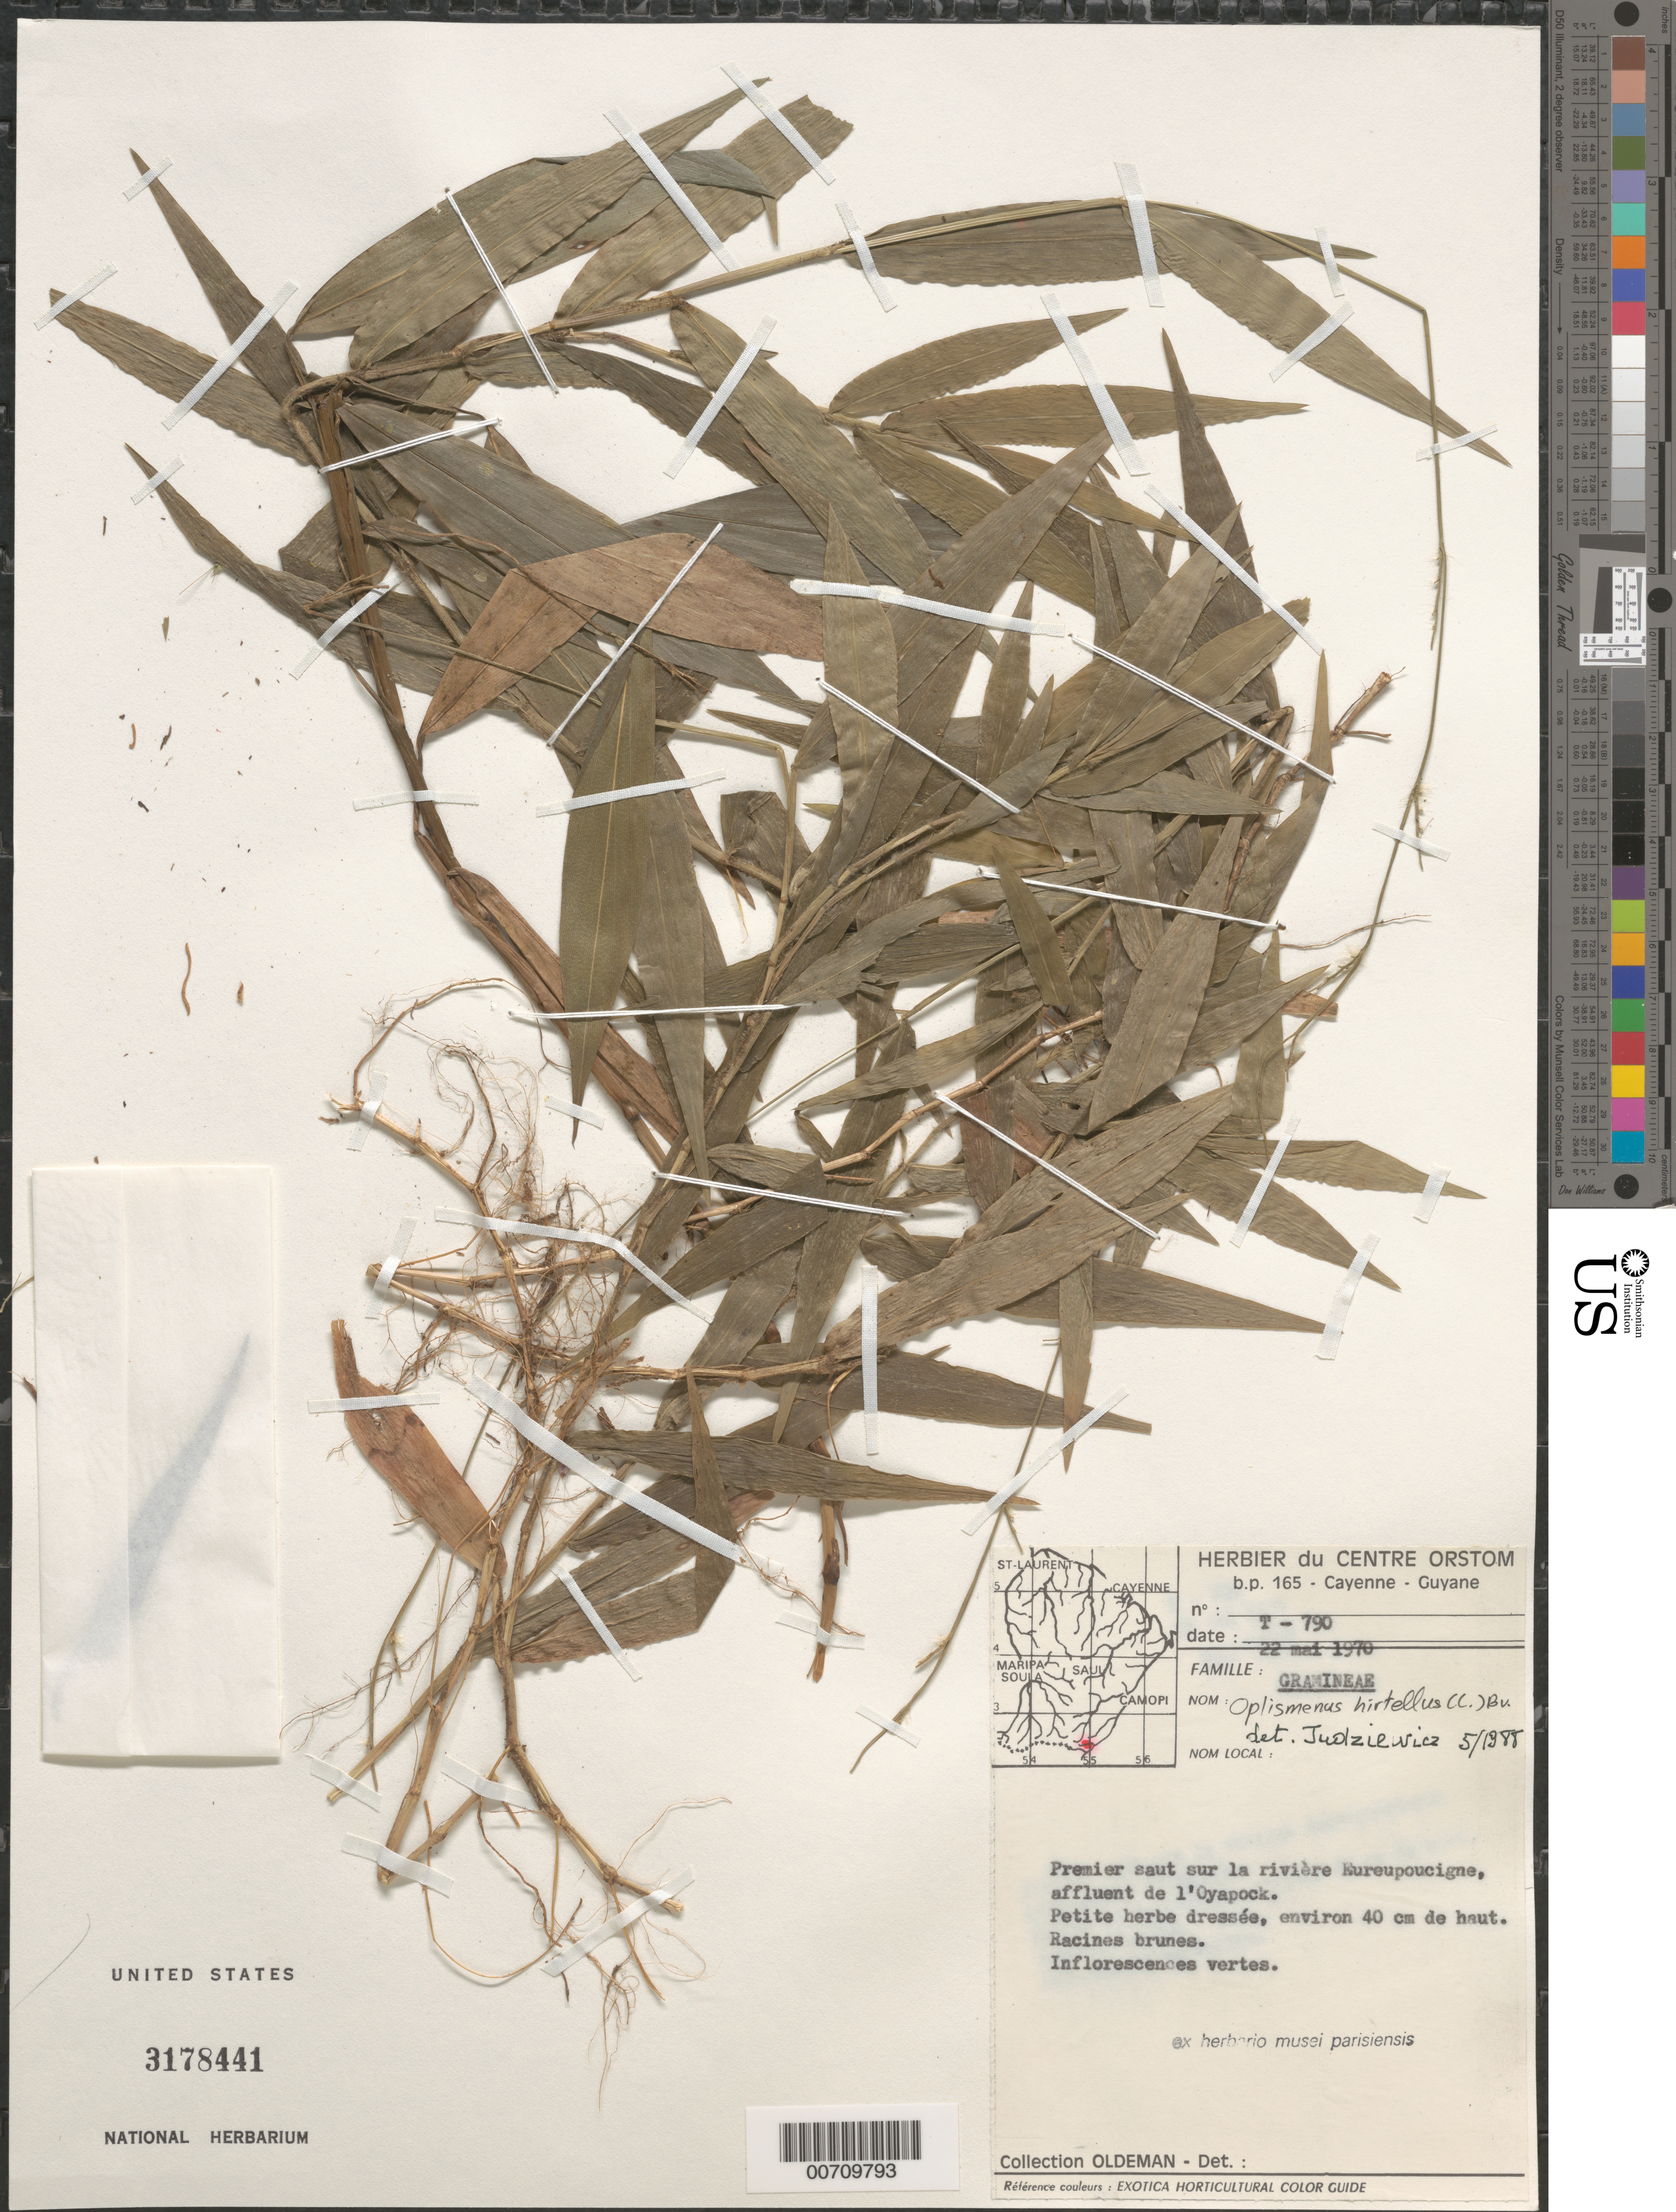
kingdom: Plantae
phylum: Tracheophyta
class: Liliopsida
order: Poales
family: Poaceae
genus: Oplismenus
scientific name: Oplismenus hirtellus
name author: (L.) P. Beauv.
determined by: Judziewicz, E. J.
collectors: R. Oldeman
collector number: T 790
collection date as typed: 22-May-70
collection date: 1970-05-22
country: French Guiana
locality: Rivière Eureupoucigne, affluent de l'Oyapock, premier saut sur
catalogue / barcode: US 3178441